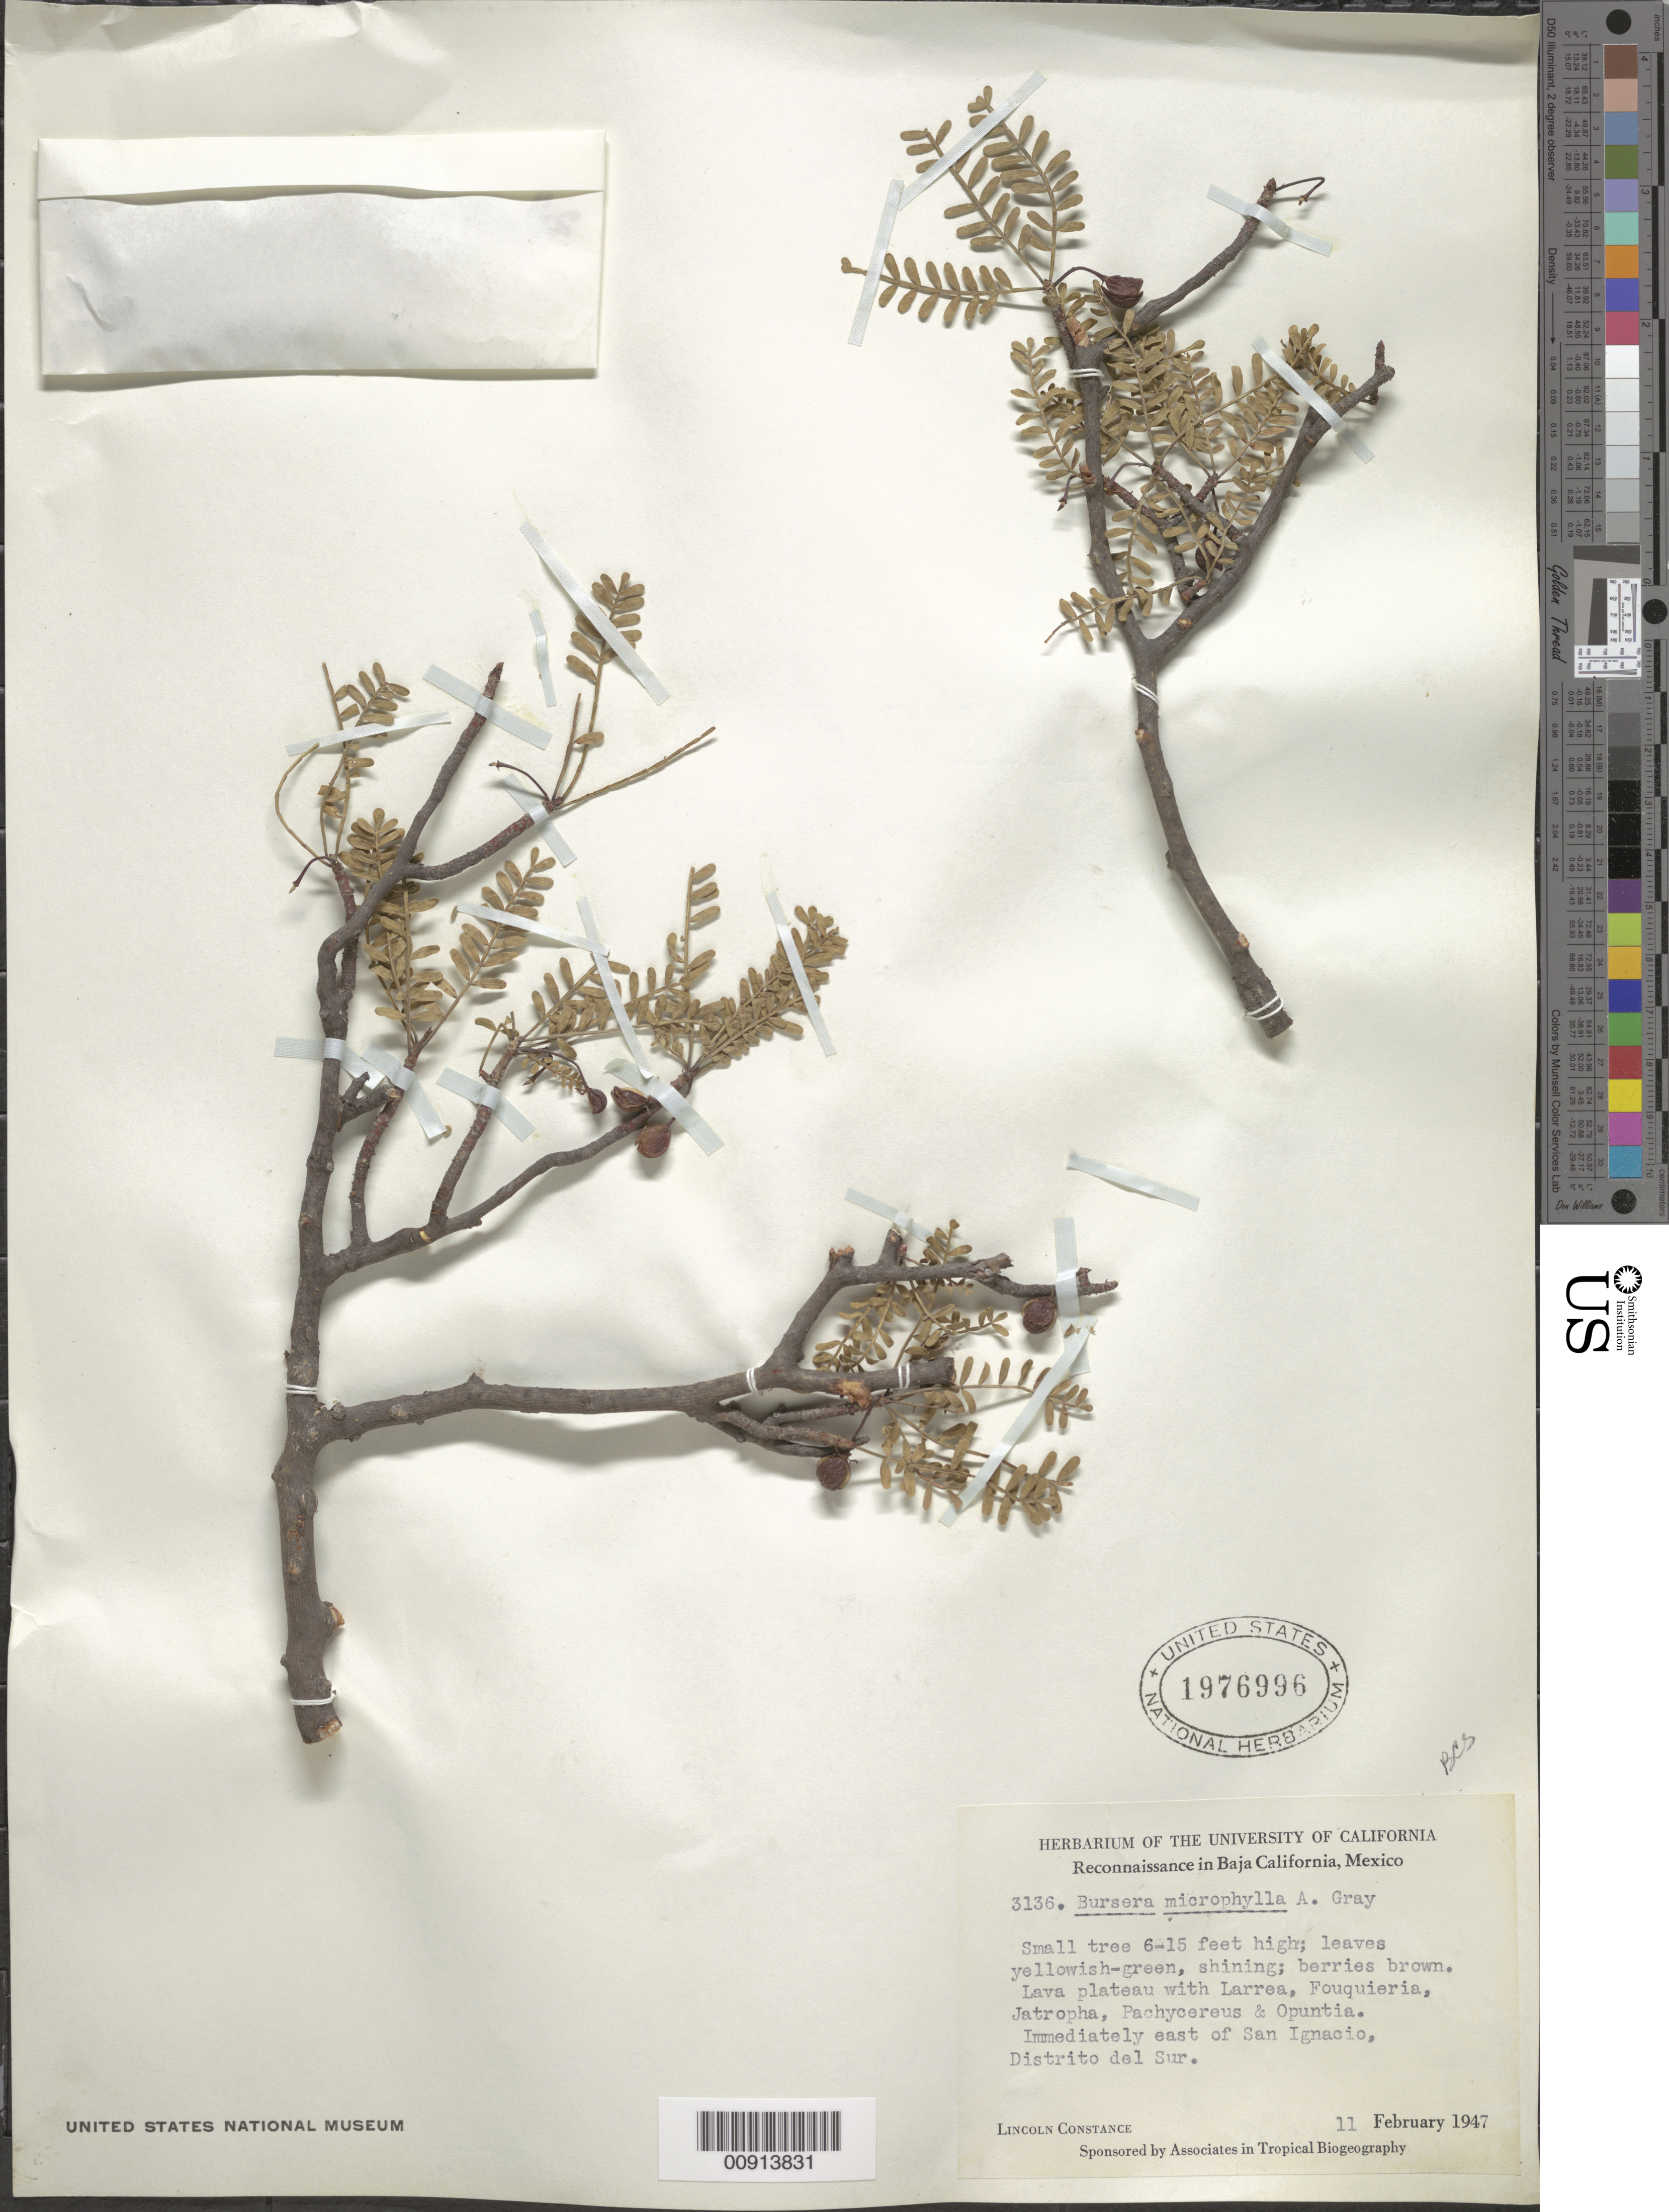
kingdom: Plantae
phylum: Tracheophyta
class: Magnoliopsida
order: Sapindales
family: Burseraceae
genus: Bursera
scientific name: Bursera microphylla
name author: A. Gray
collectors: L. Constance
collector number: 3136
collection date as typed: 11 Feb 1947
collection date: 1947-02-11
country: Mexico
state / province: Baja California Sur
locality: Immediately east of San Ignacio, Distrito del Sur, Baja California.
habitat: Lava plateau with Larrea, Fouquieria, Jatropha, Pachycrreus & Opuntia.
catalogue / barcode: US 1976996